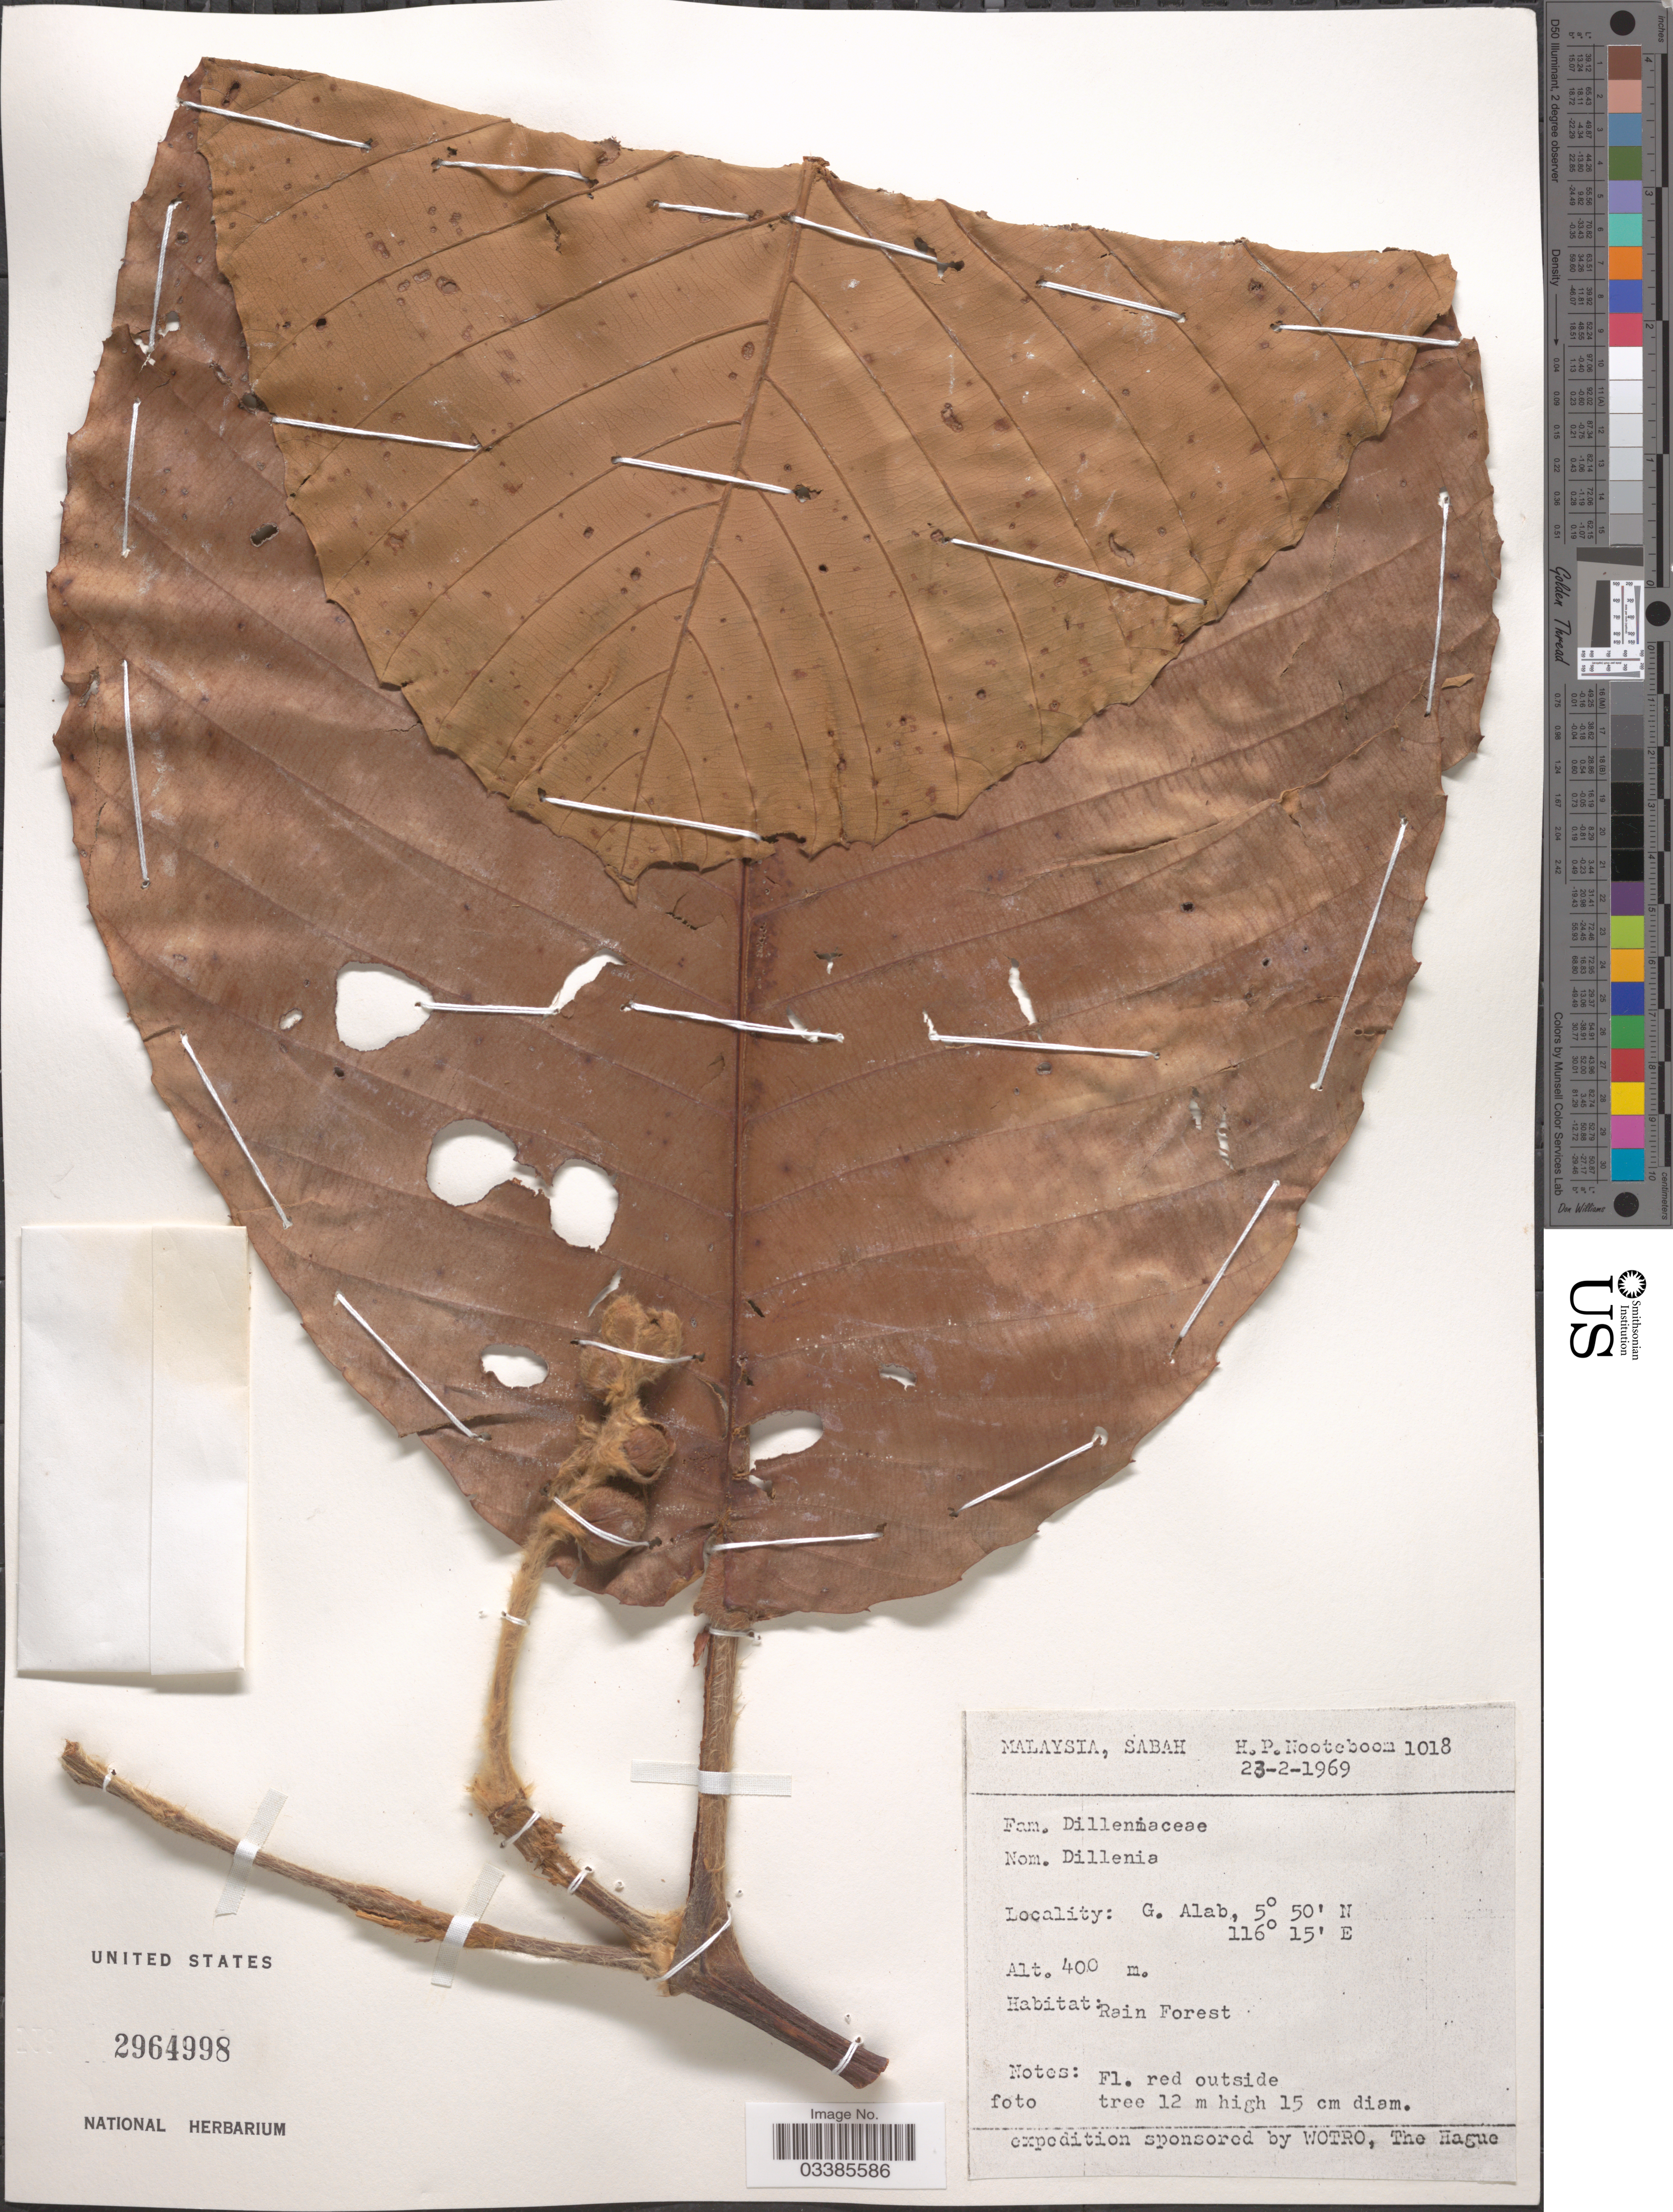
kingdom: Plantae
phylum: Tracheophyta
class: Magnoliopsida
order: Dilleniales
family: Dilleniaceae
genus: Dillenia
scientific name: Dillenia sp.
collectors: H. P. Nooteboom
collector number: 1018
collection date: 1969-02-23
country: Malaysia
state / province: Sabah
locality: G. Alab.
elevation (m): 400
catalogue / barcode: US 2964998